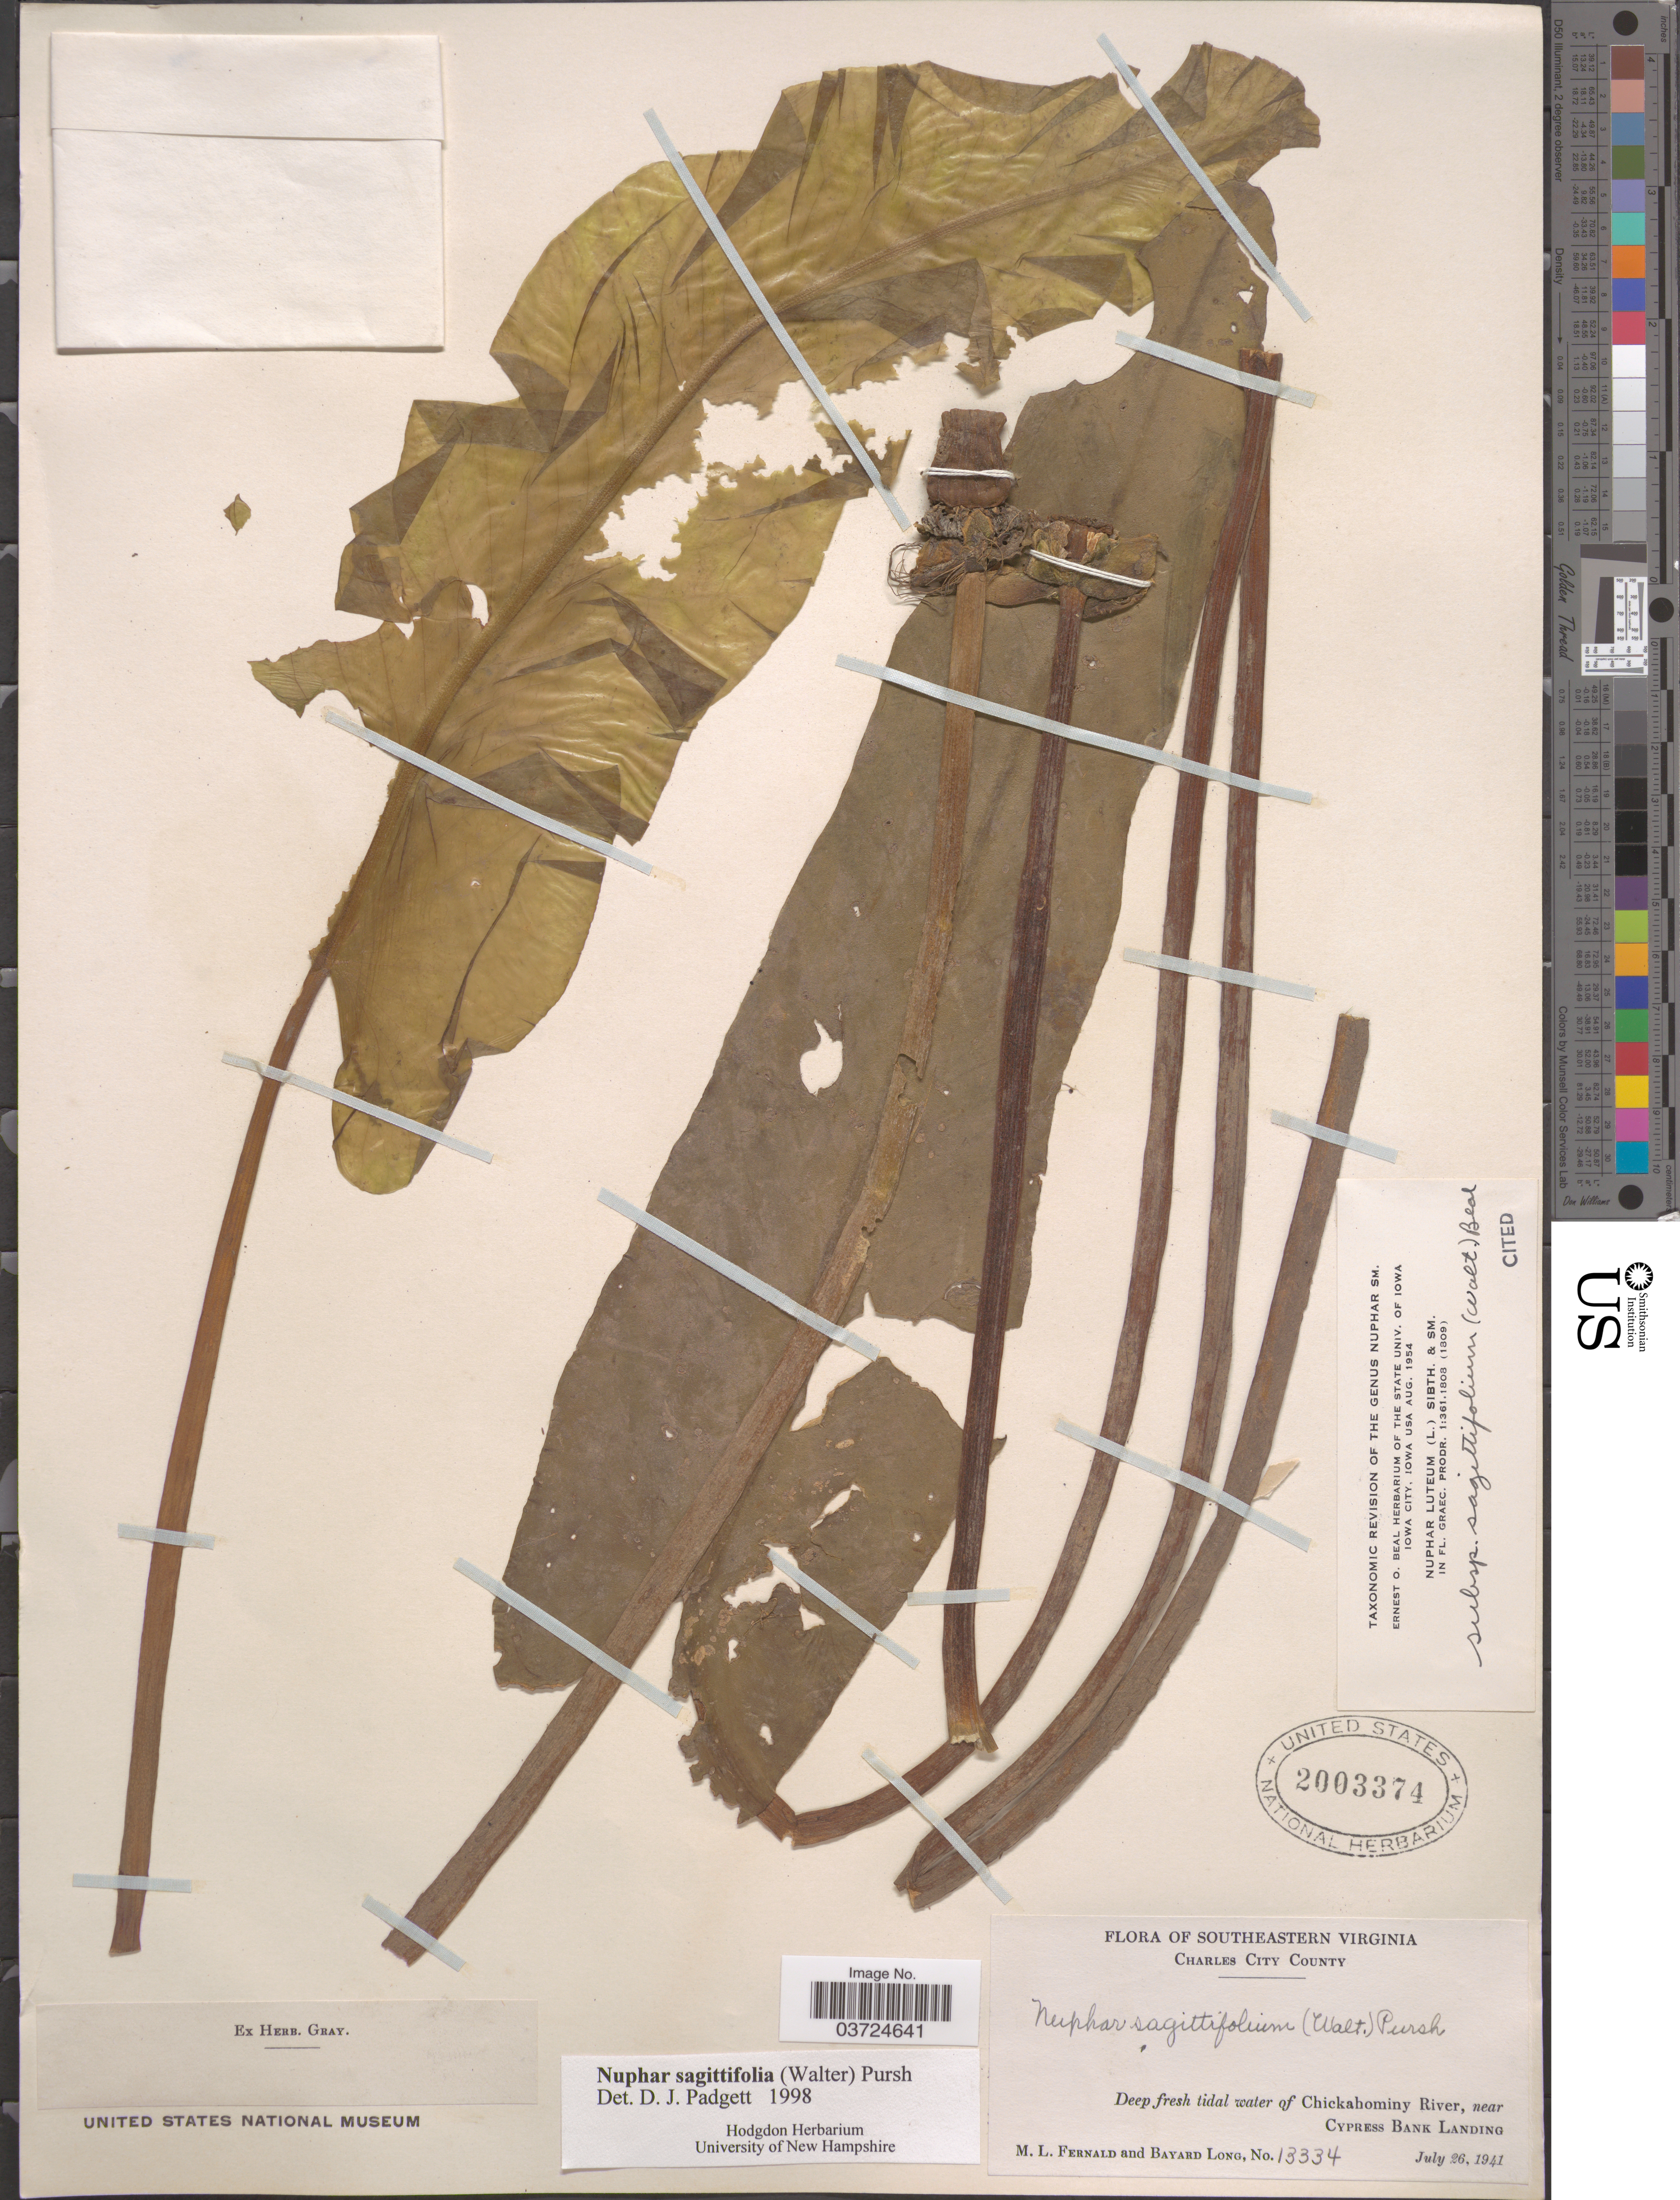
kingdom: Plantae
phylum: Tracheophyta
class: Magnoliopsida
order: Nymphaeales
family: Nymphaeaceae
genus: Nuphar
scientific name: Nuphar lutea subsp. sagittifolia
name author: (Walter) E.O. Beal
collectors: M. L. Fernald & B. Long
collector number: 13334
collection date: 1941-07-26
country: United States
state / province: Virginia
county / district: Charles City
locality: Southeastern Virginia. Charles City County. Deep fresh tidal water of Chickahominy River, near Cypress Bank Landing.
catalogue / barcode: US 2003374